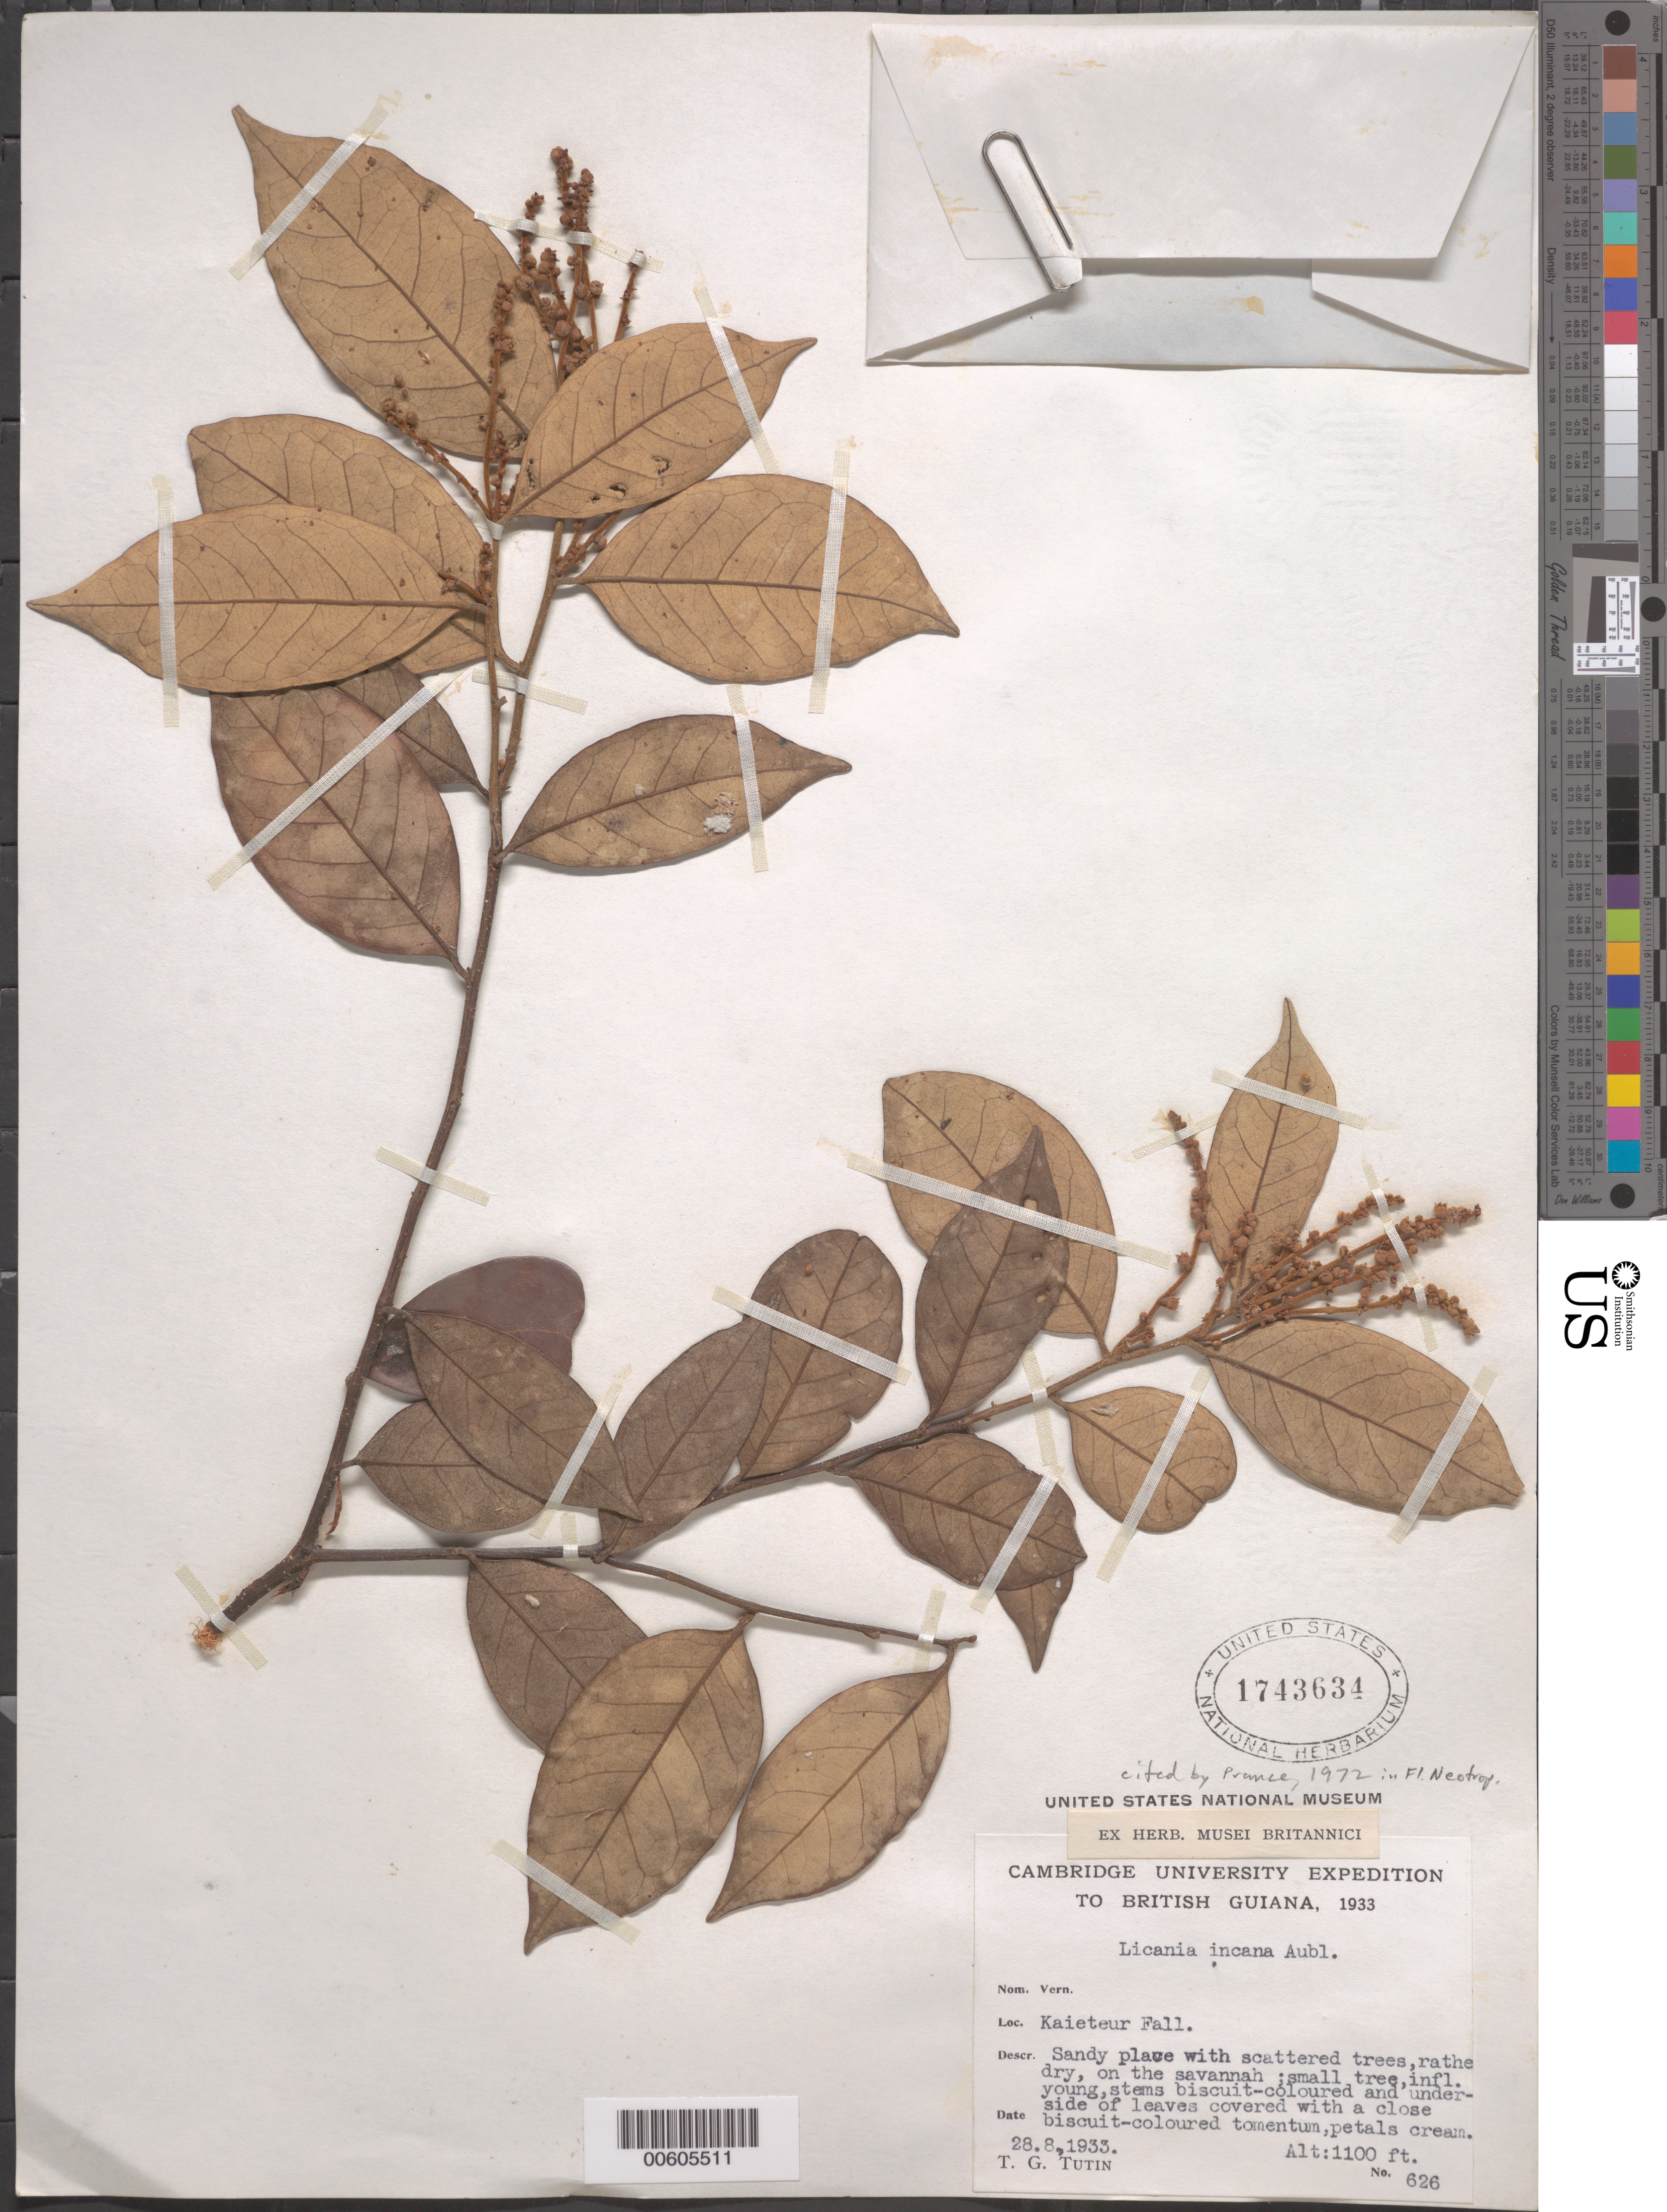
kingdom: Plantae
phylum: Tracheophyta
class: Magnoliopsida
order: Malpighiales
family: Chrysobalanaceae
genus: Licania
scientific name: Licania incana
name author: Aubl.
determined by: Prance, G. T.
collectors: T. G. Tutin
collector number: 626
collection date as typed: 28-Aug-33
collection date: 1933-08-28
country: Guyana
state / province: Potaro-Siparuni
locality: Kaieteur Falls, Potaro R.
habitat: Sandy place with scattered trees, rather dry, on the savanna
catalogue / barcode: US 1743634